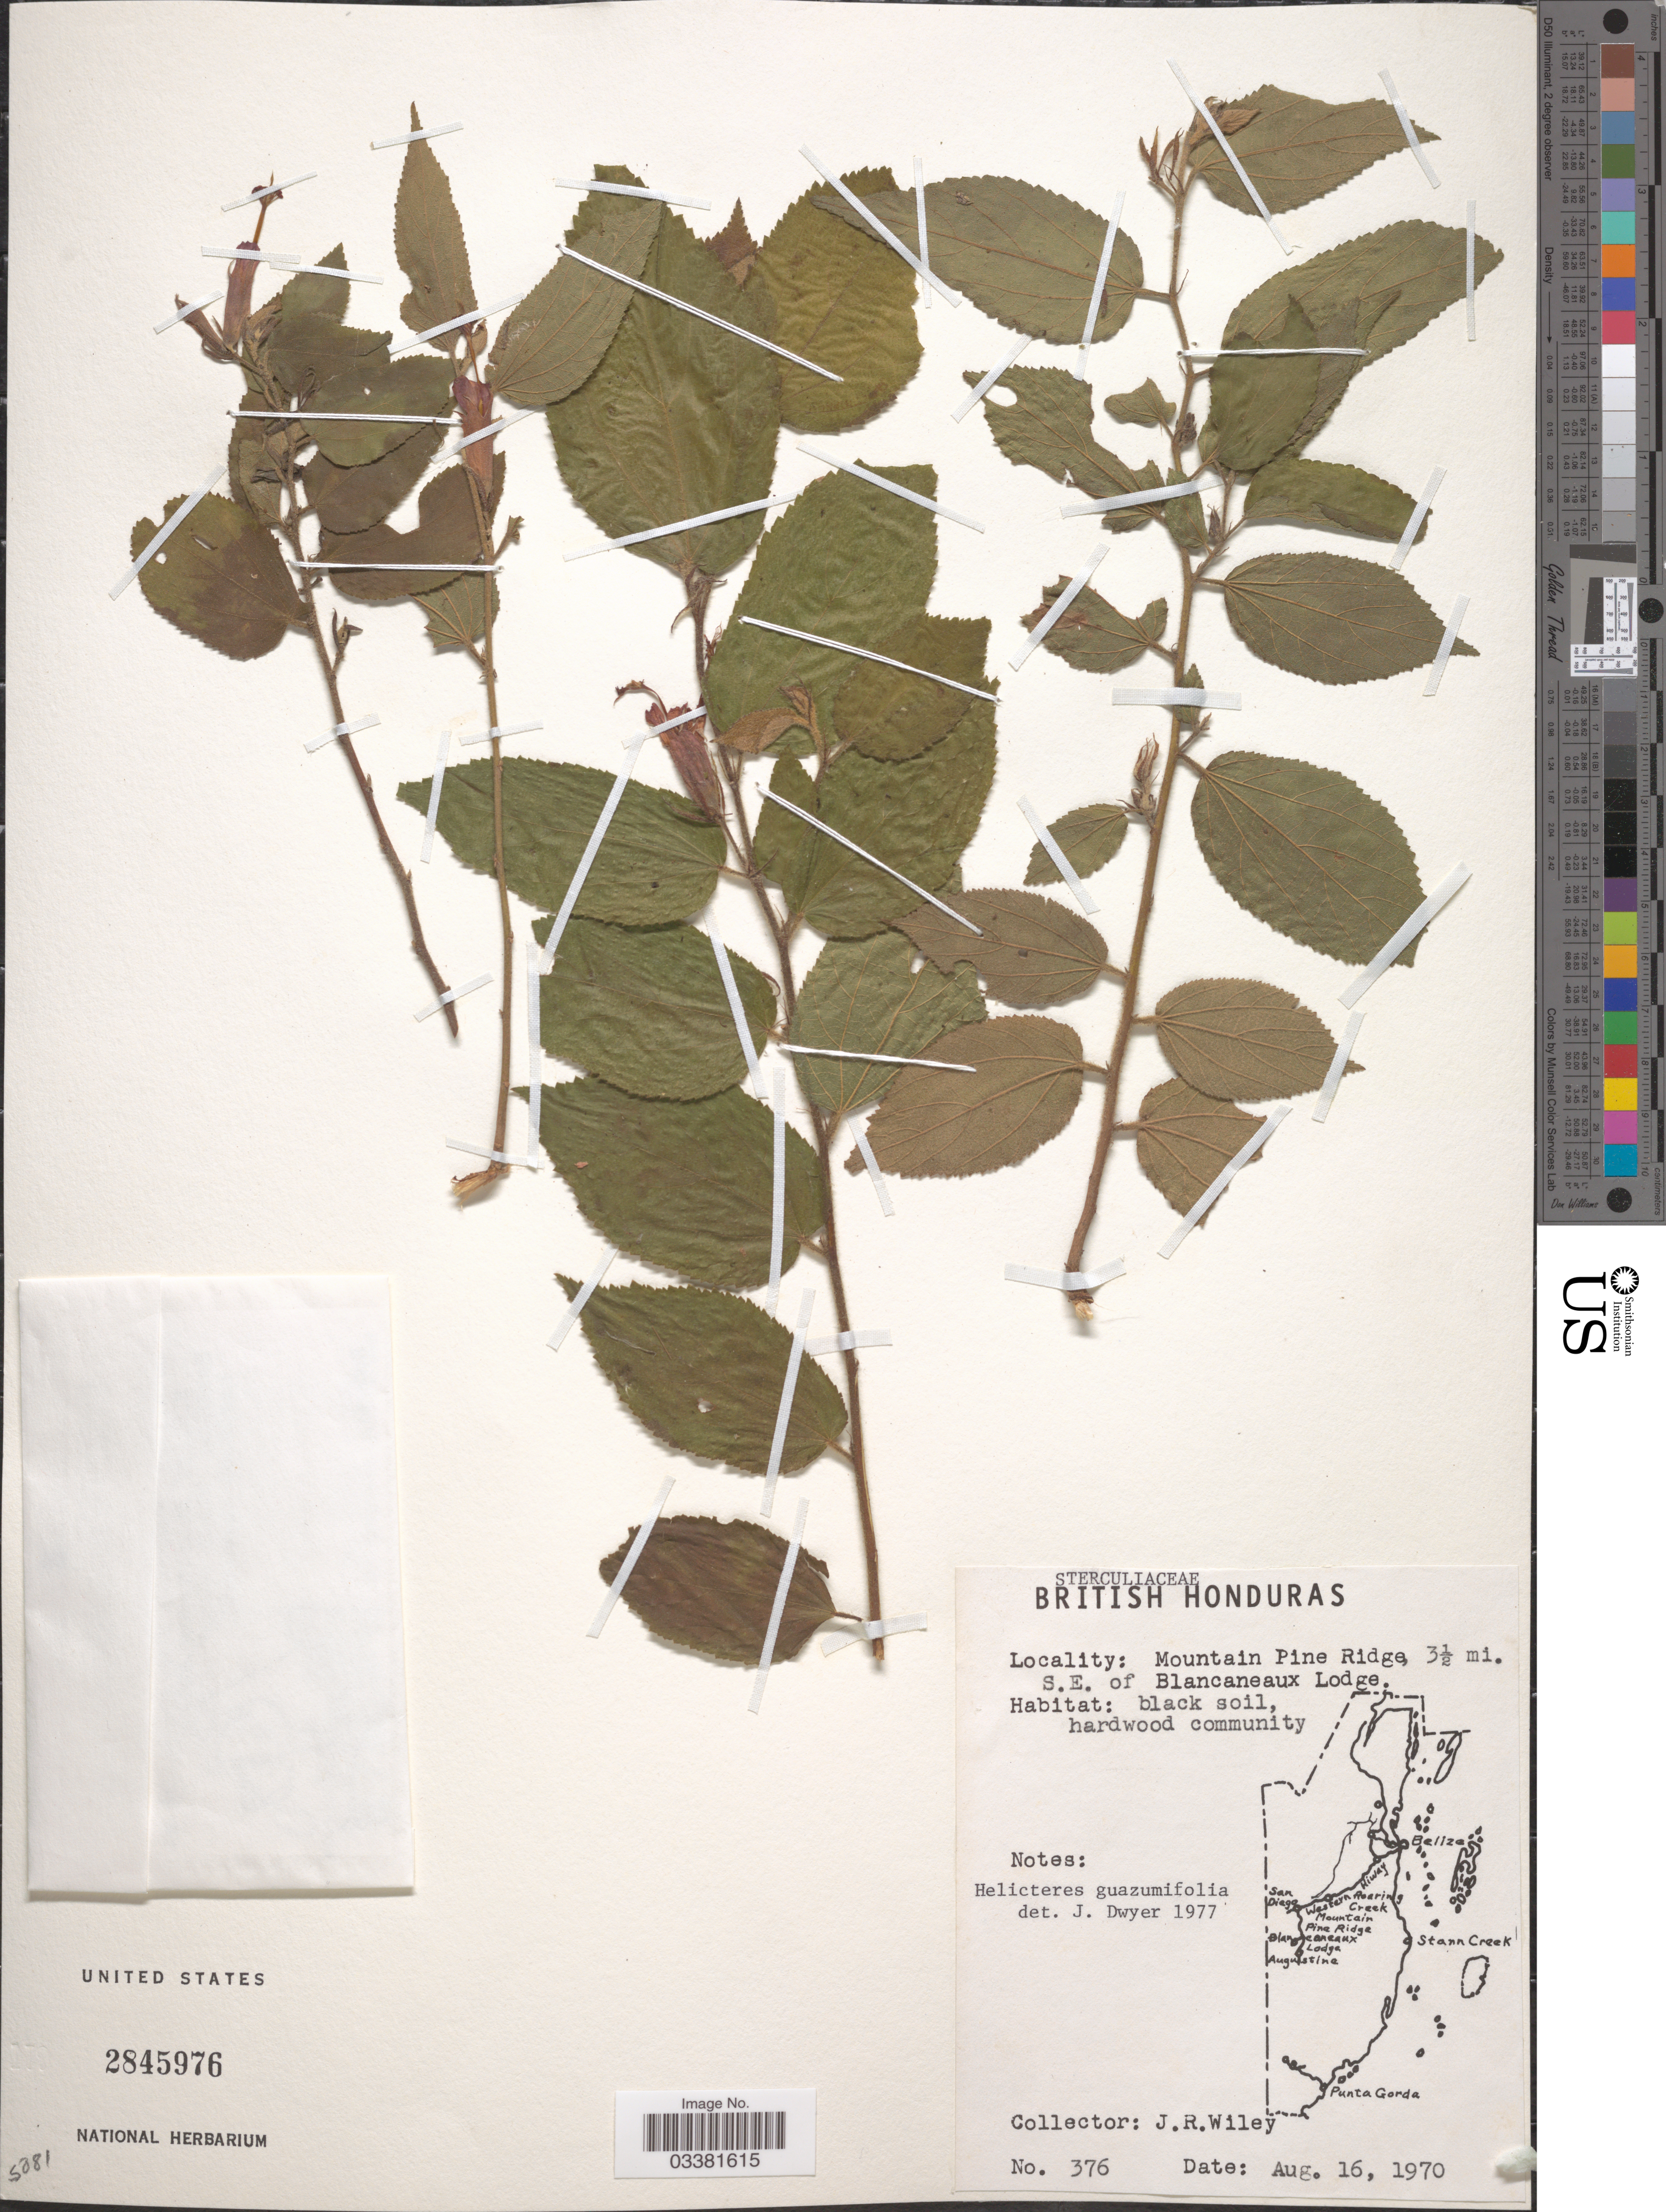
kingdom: Plantae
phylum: Tracheophyta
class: Magnoliopsida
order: Malvales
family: Malvaceae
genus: Helicteres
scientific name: Helicteres guazumifolia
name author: Kunth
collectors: J. Wiley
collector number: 376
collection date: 1970-08-16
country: Belize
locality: British Honduras. Mountain Pine Ridge, 3½ mi. S.E. of Blancaneaux Lodge.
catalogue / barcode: US 2845976